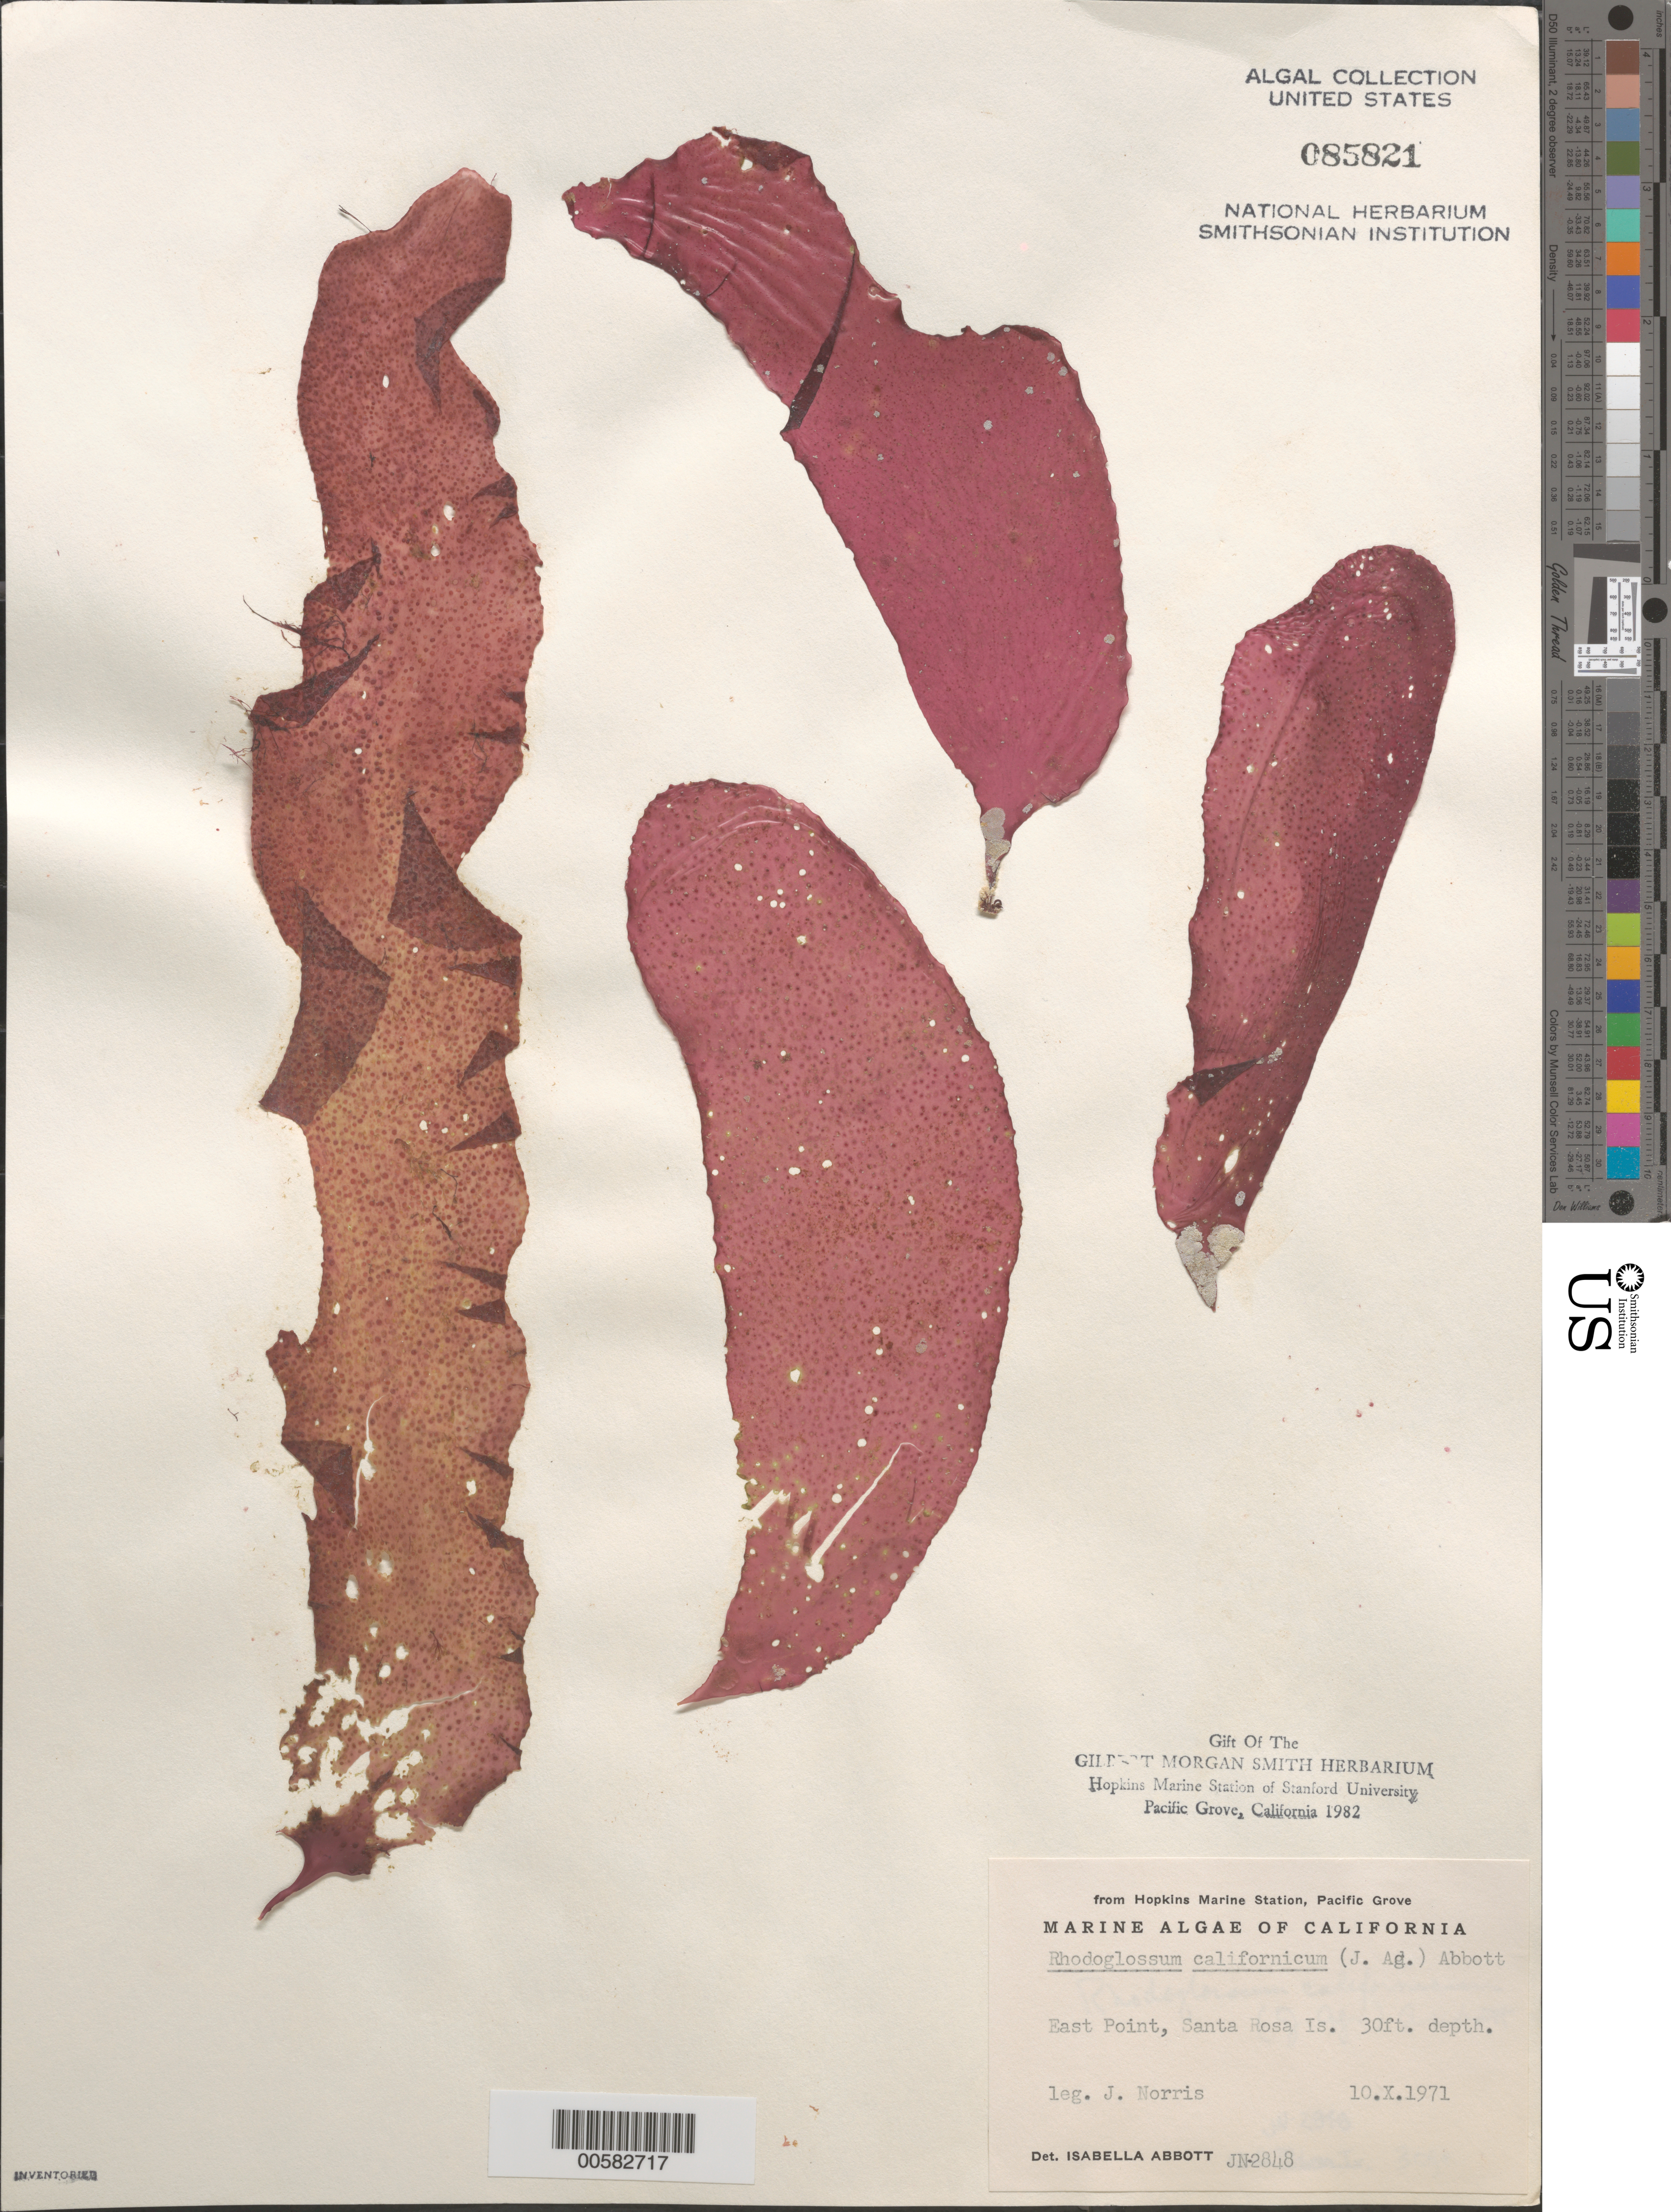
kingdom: Plantae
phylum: Rhodophyta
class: Florideophyceae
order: Gigartinales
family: Gigartinaceae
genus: Mazzaella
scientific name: Mazzaella californica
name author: (J. Agardh) G. De Toni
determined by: Algae name updating Project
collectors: J. N. Norris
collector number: JN-2848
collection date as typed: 10 Oct 1971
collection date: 1971-10-10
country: United States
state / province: California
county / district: Santa Barbara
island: Santa Rosa Island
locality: East Point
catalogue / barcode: US 85821